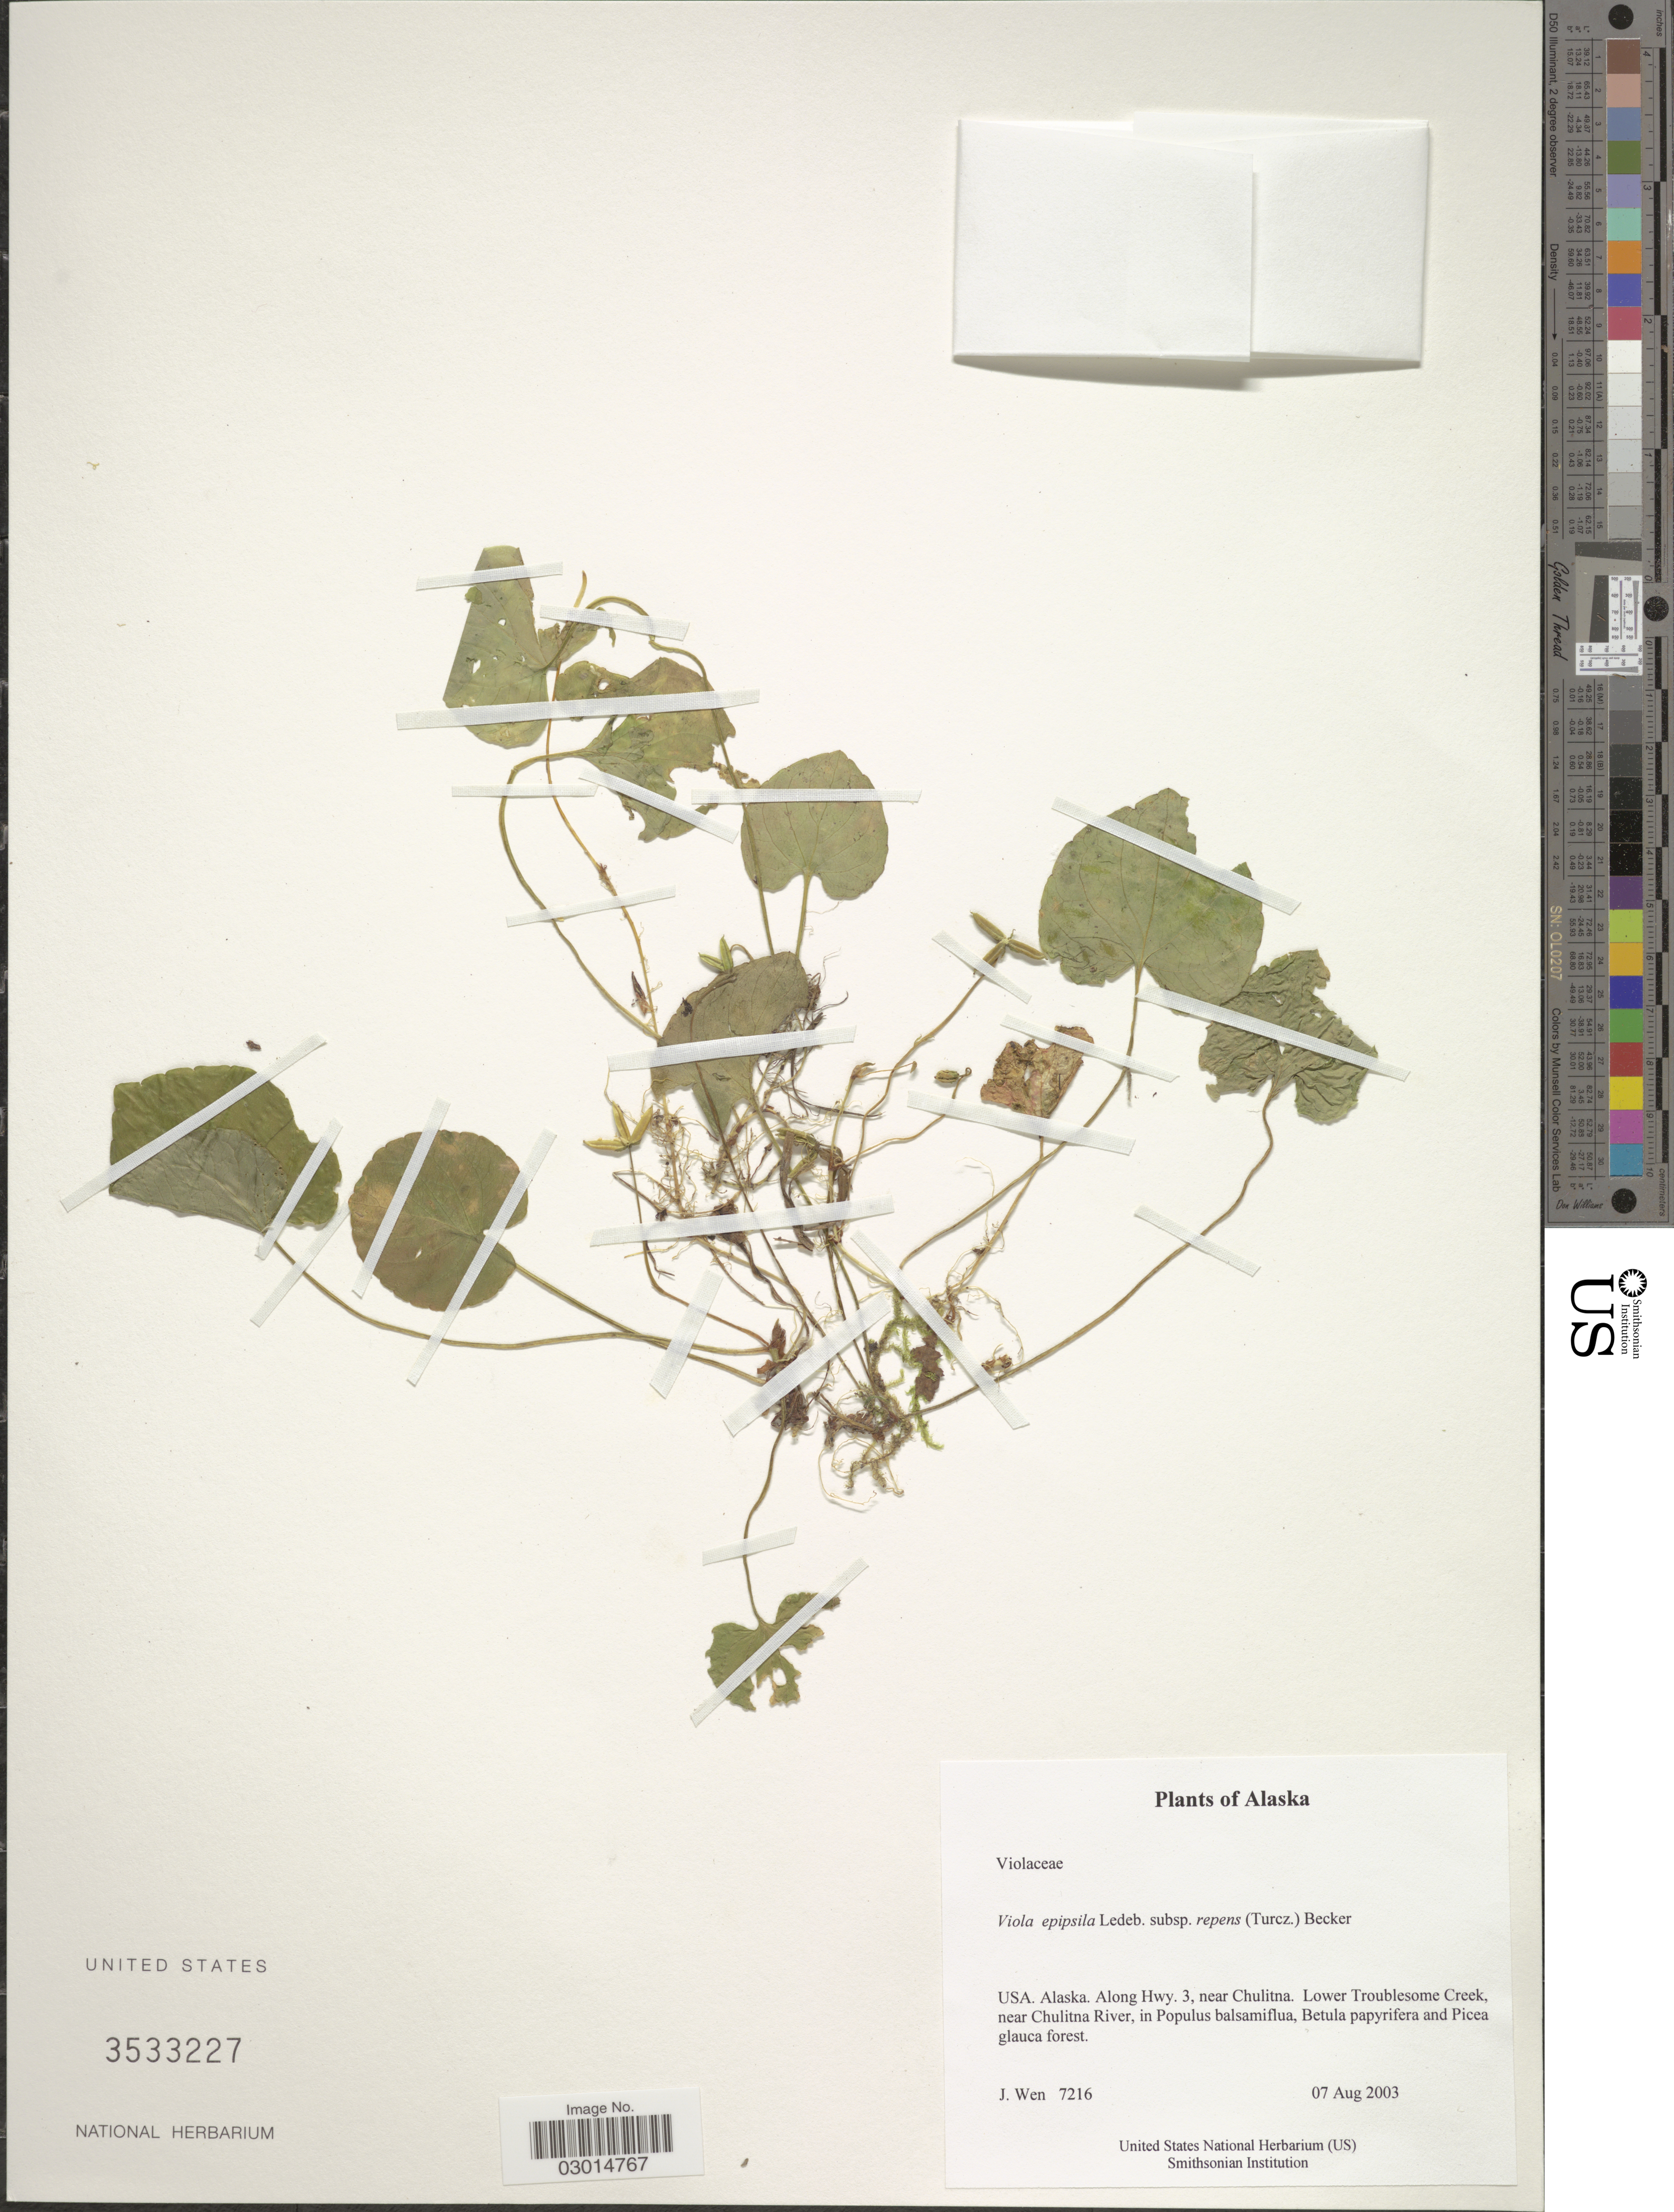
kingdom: Plantae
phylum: Tracheophyta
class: Magnoliopsida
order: Malpighiales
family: Violaceae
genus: Viola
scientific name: Viola epipsila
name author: Ledeb.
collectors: J. Wen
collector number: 7216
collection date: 2003-08-07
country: United States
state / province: Alaska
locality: Along Hwy. 3, near Chulitna. Lower Troublesome Creek, near Chulitna River.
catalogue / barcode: US 3533227